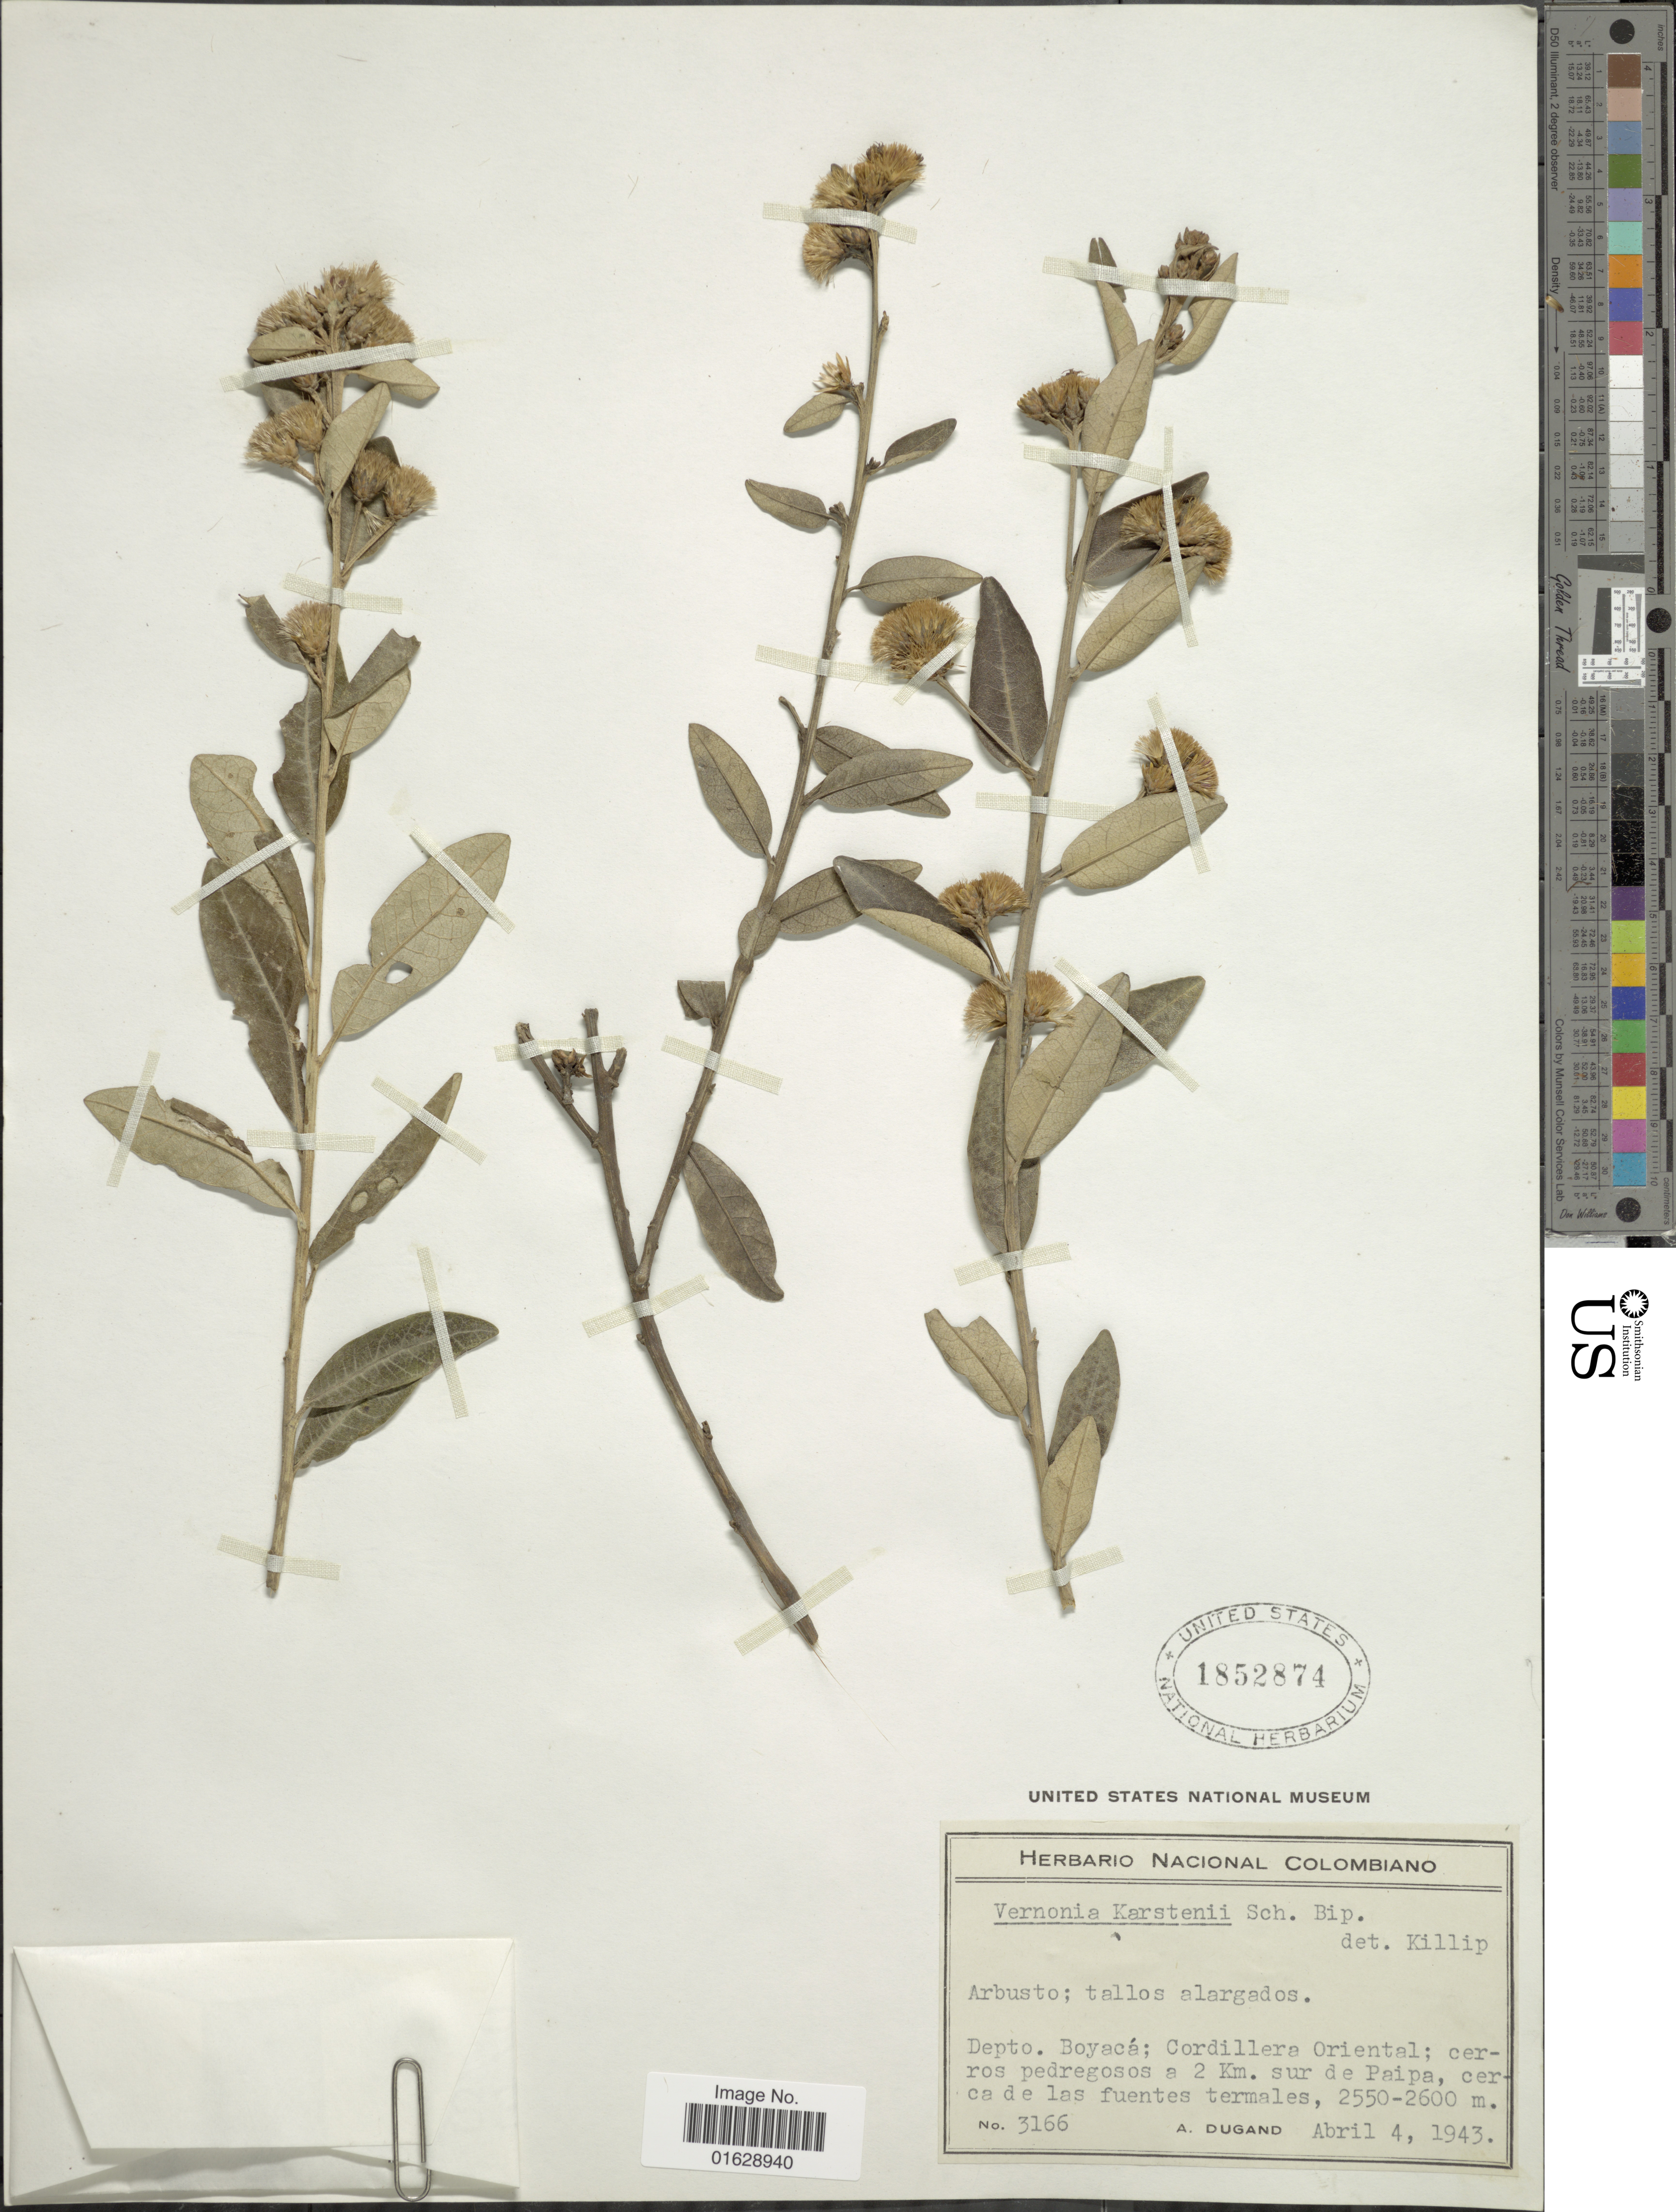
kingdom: Plantae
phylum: Tracheophyta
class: Magnoliopsida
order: Asterales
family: Asteraceae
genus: Lepidaploa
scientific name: Lepidaploa karstenii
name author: (Sch. Bip.) H. Rob.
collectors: A. Dugand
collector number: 3166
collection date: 1943-04-04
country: Colombia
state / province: Boyacá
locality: Cordillera Oriental; cerca pedregosos a 2 Km. sur de Paipa, cerca de las fuentes termales.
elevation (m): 2550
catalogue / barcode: US 1852874